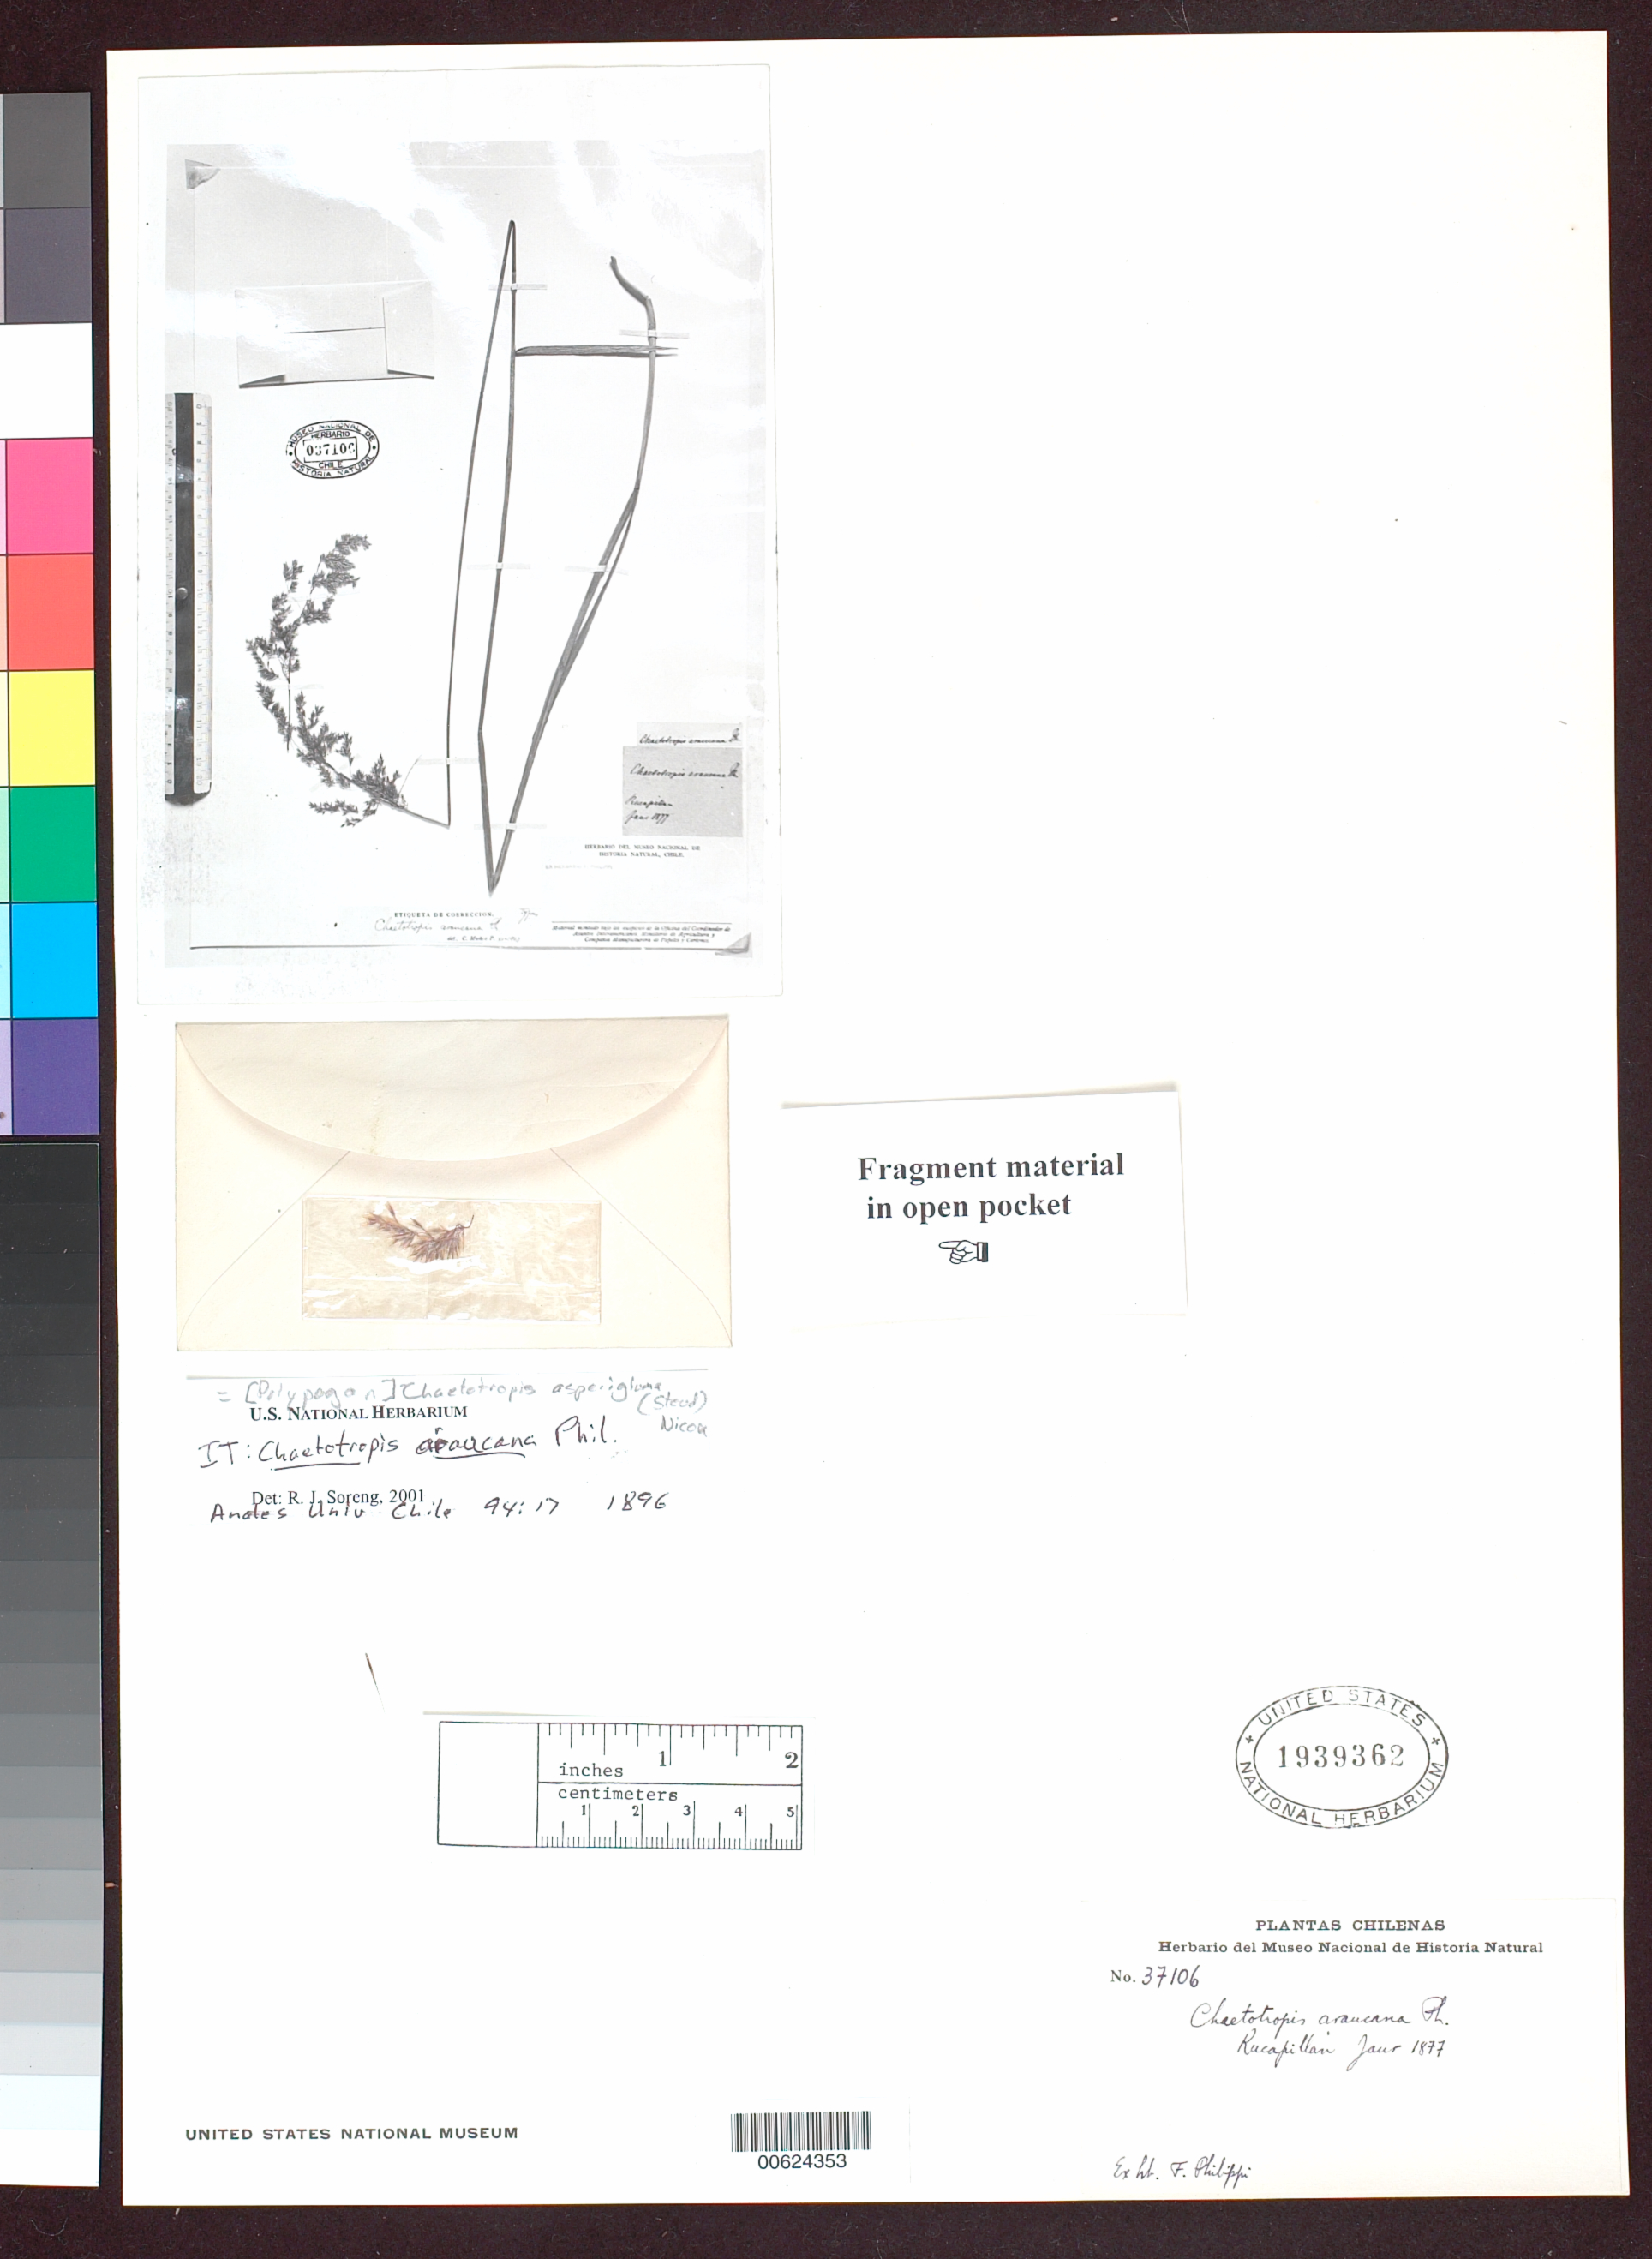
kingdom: Plantae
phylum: Tracheophyta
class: Liliopsida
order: Poales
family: Poaceae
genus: Chaetotropis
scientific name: Chaetotropis araucana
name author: Phil.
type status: Type Collection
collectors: F. Philippi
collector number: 37106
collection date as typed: Jan 1877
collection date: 1877-01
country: Chile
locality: Rucopillan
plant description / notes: Photograph and fragmentary material of type specimen ex herb. Museo Nacional de Historia Natural (Chile)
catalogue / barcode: US 1939362